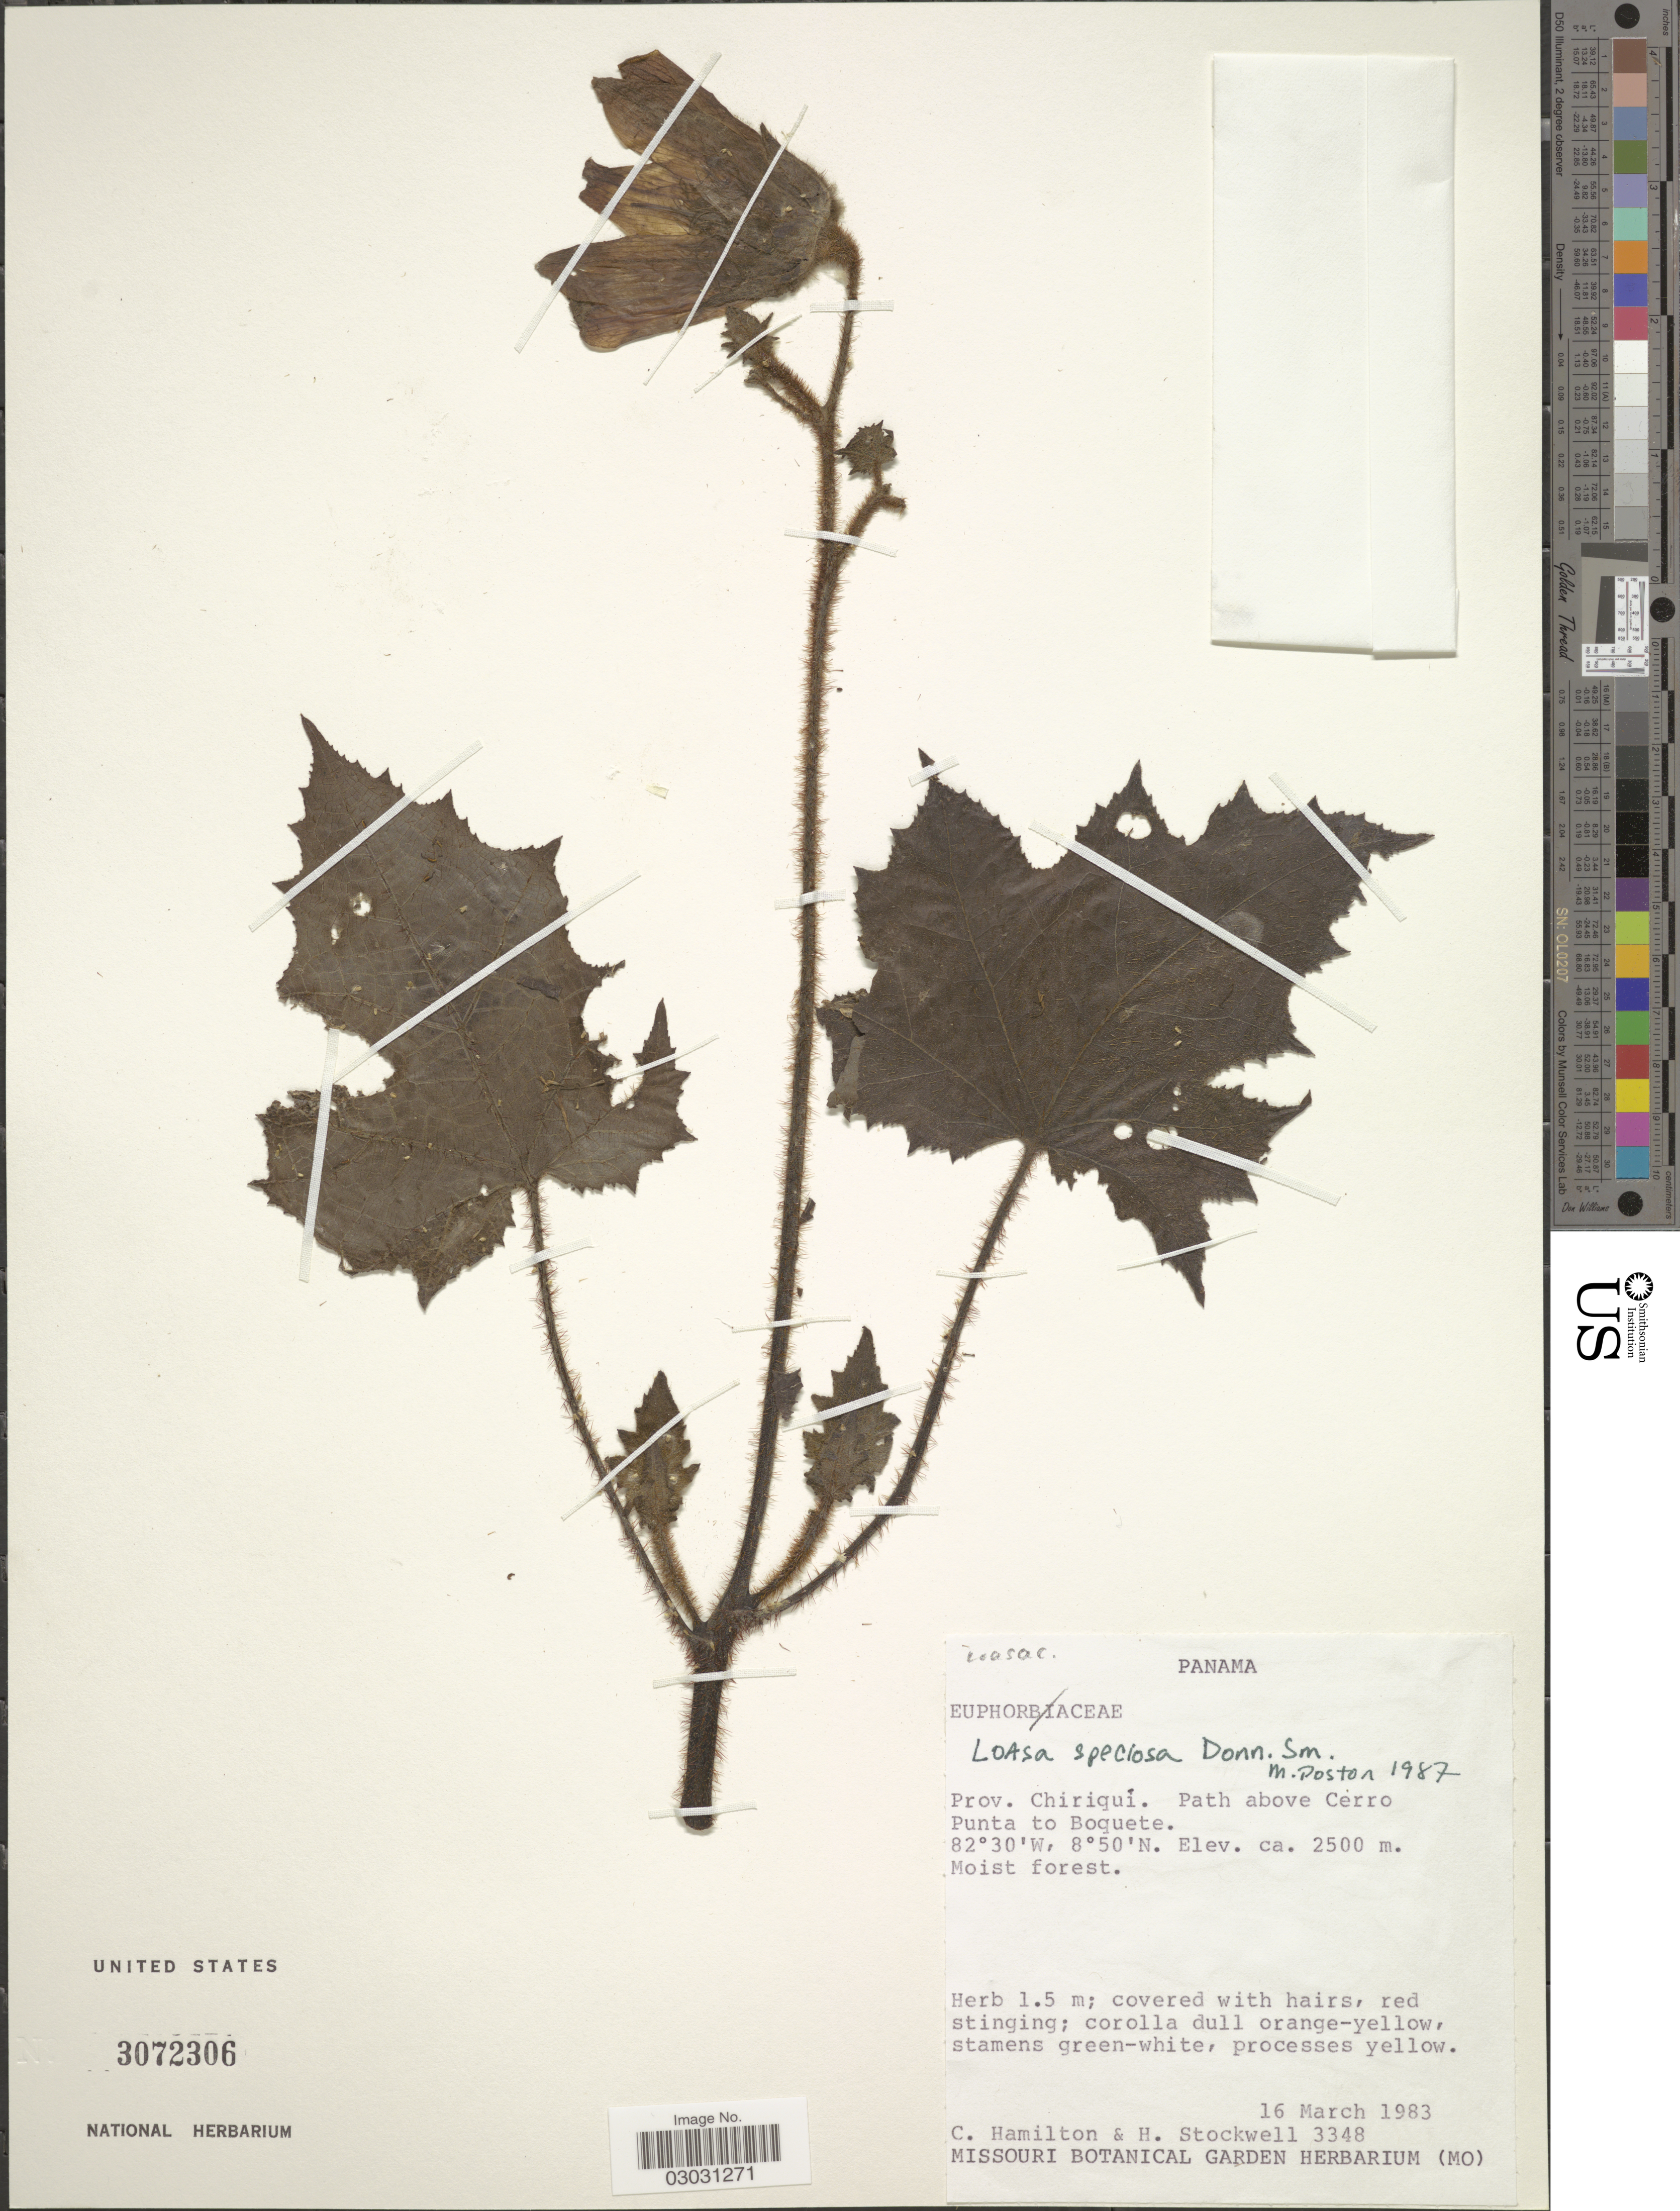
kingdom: Plantae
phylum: Tracheophyta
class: Magnoliopsida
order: Cornales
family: Loasaceae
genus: Nasa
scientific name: Nasa speciosa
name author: (Donn. Sm.) Weigend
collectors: C. Hamilton & H. Stockwell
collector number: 3348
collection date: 1983-03-16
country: Panama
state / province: Chiriqui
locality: Path above Cerro Punta to Boquete.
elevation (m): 2500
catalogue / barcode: US 3072306